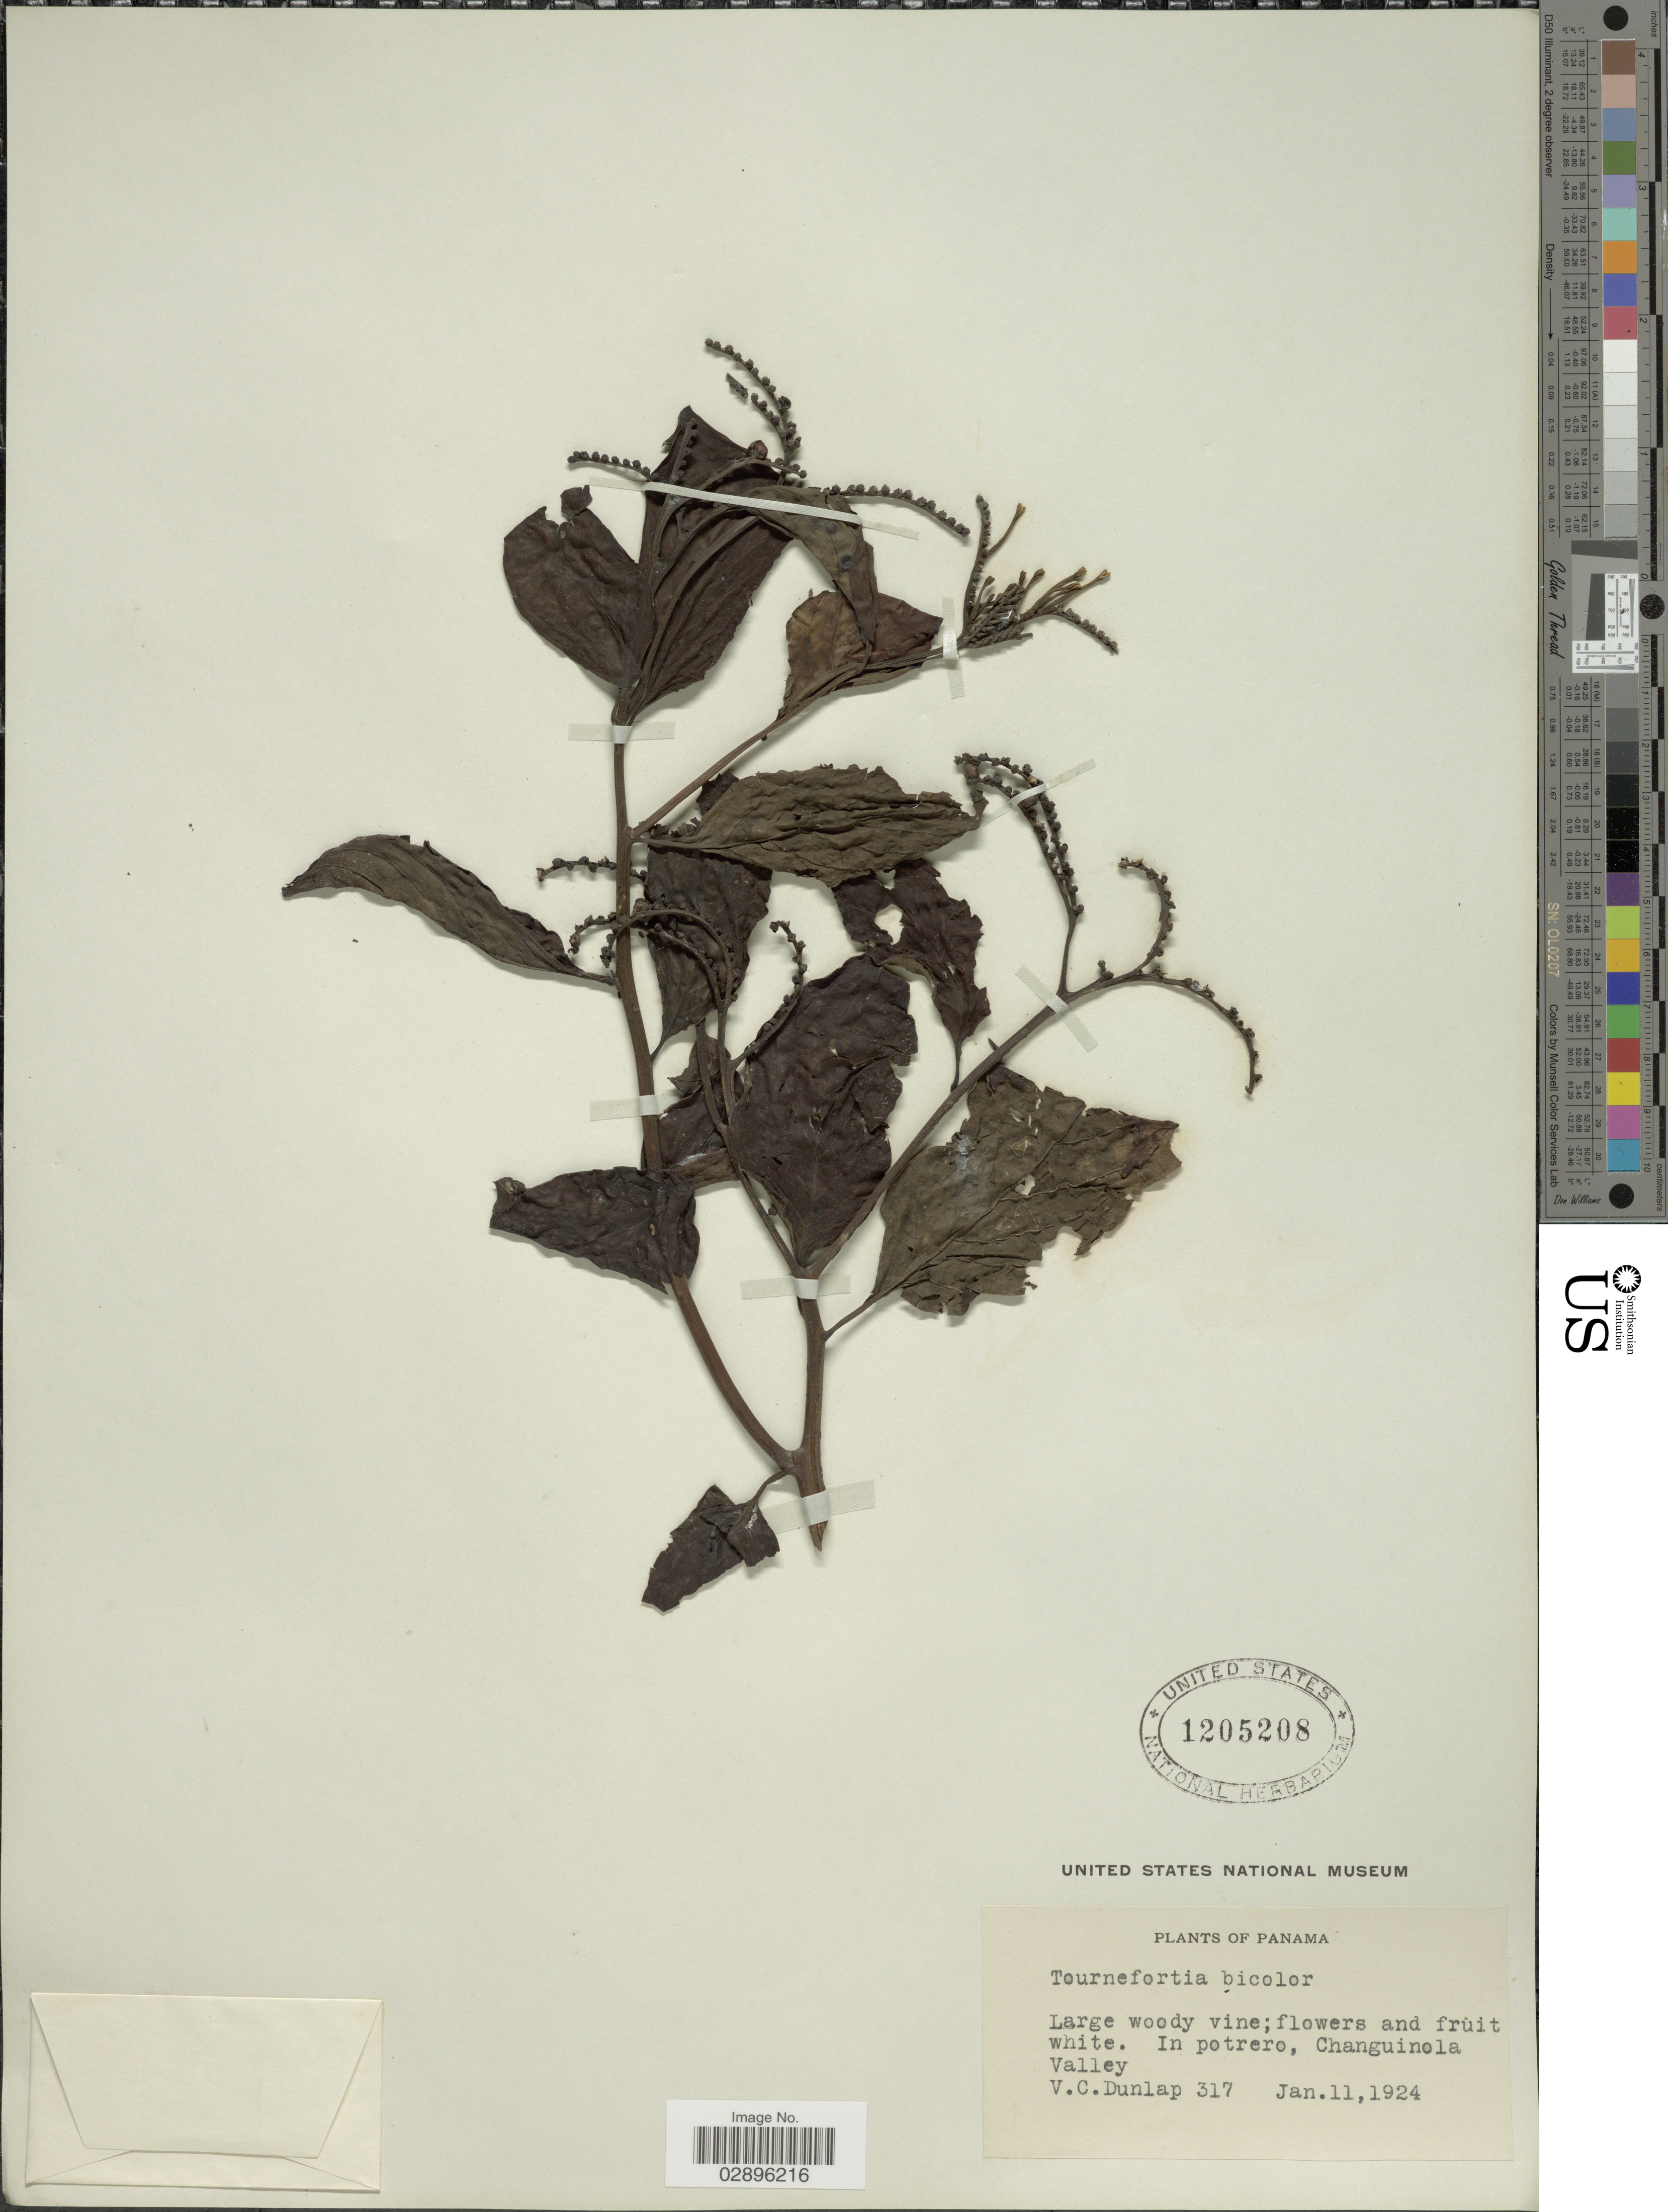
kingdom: Plantae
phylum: Tracheophyta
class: Magnoliopsida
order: Boraginales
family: Heliotropiaceae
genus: Tournefortia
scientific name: Tournefortia angustiflora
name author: Ruiz & Pav.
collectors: V. C. Dunlap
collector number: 317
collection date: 1924-01-11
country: Panama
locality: In potrero, Changuinola Valley.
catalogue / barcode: US 1205208